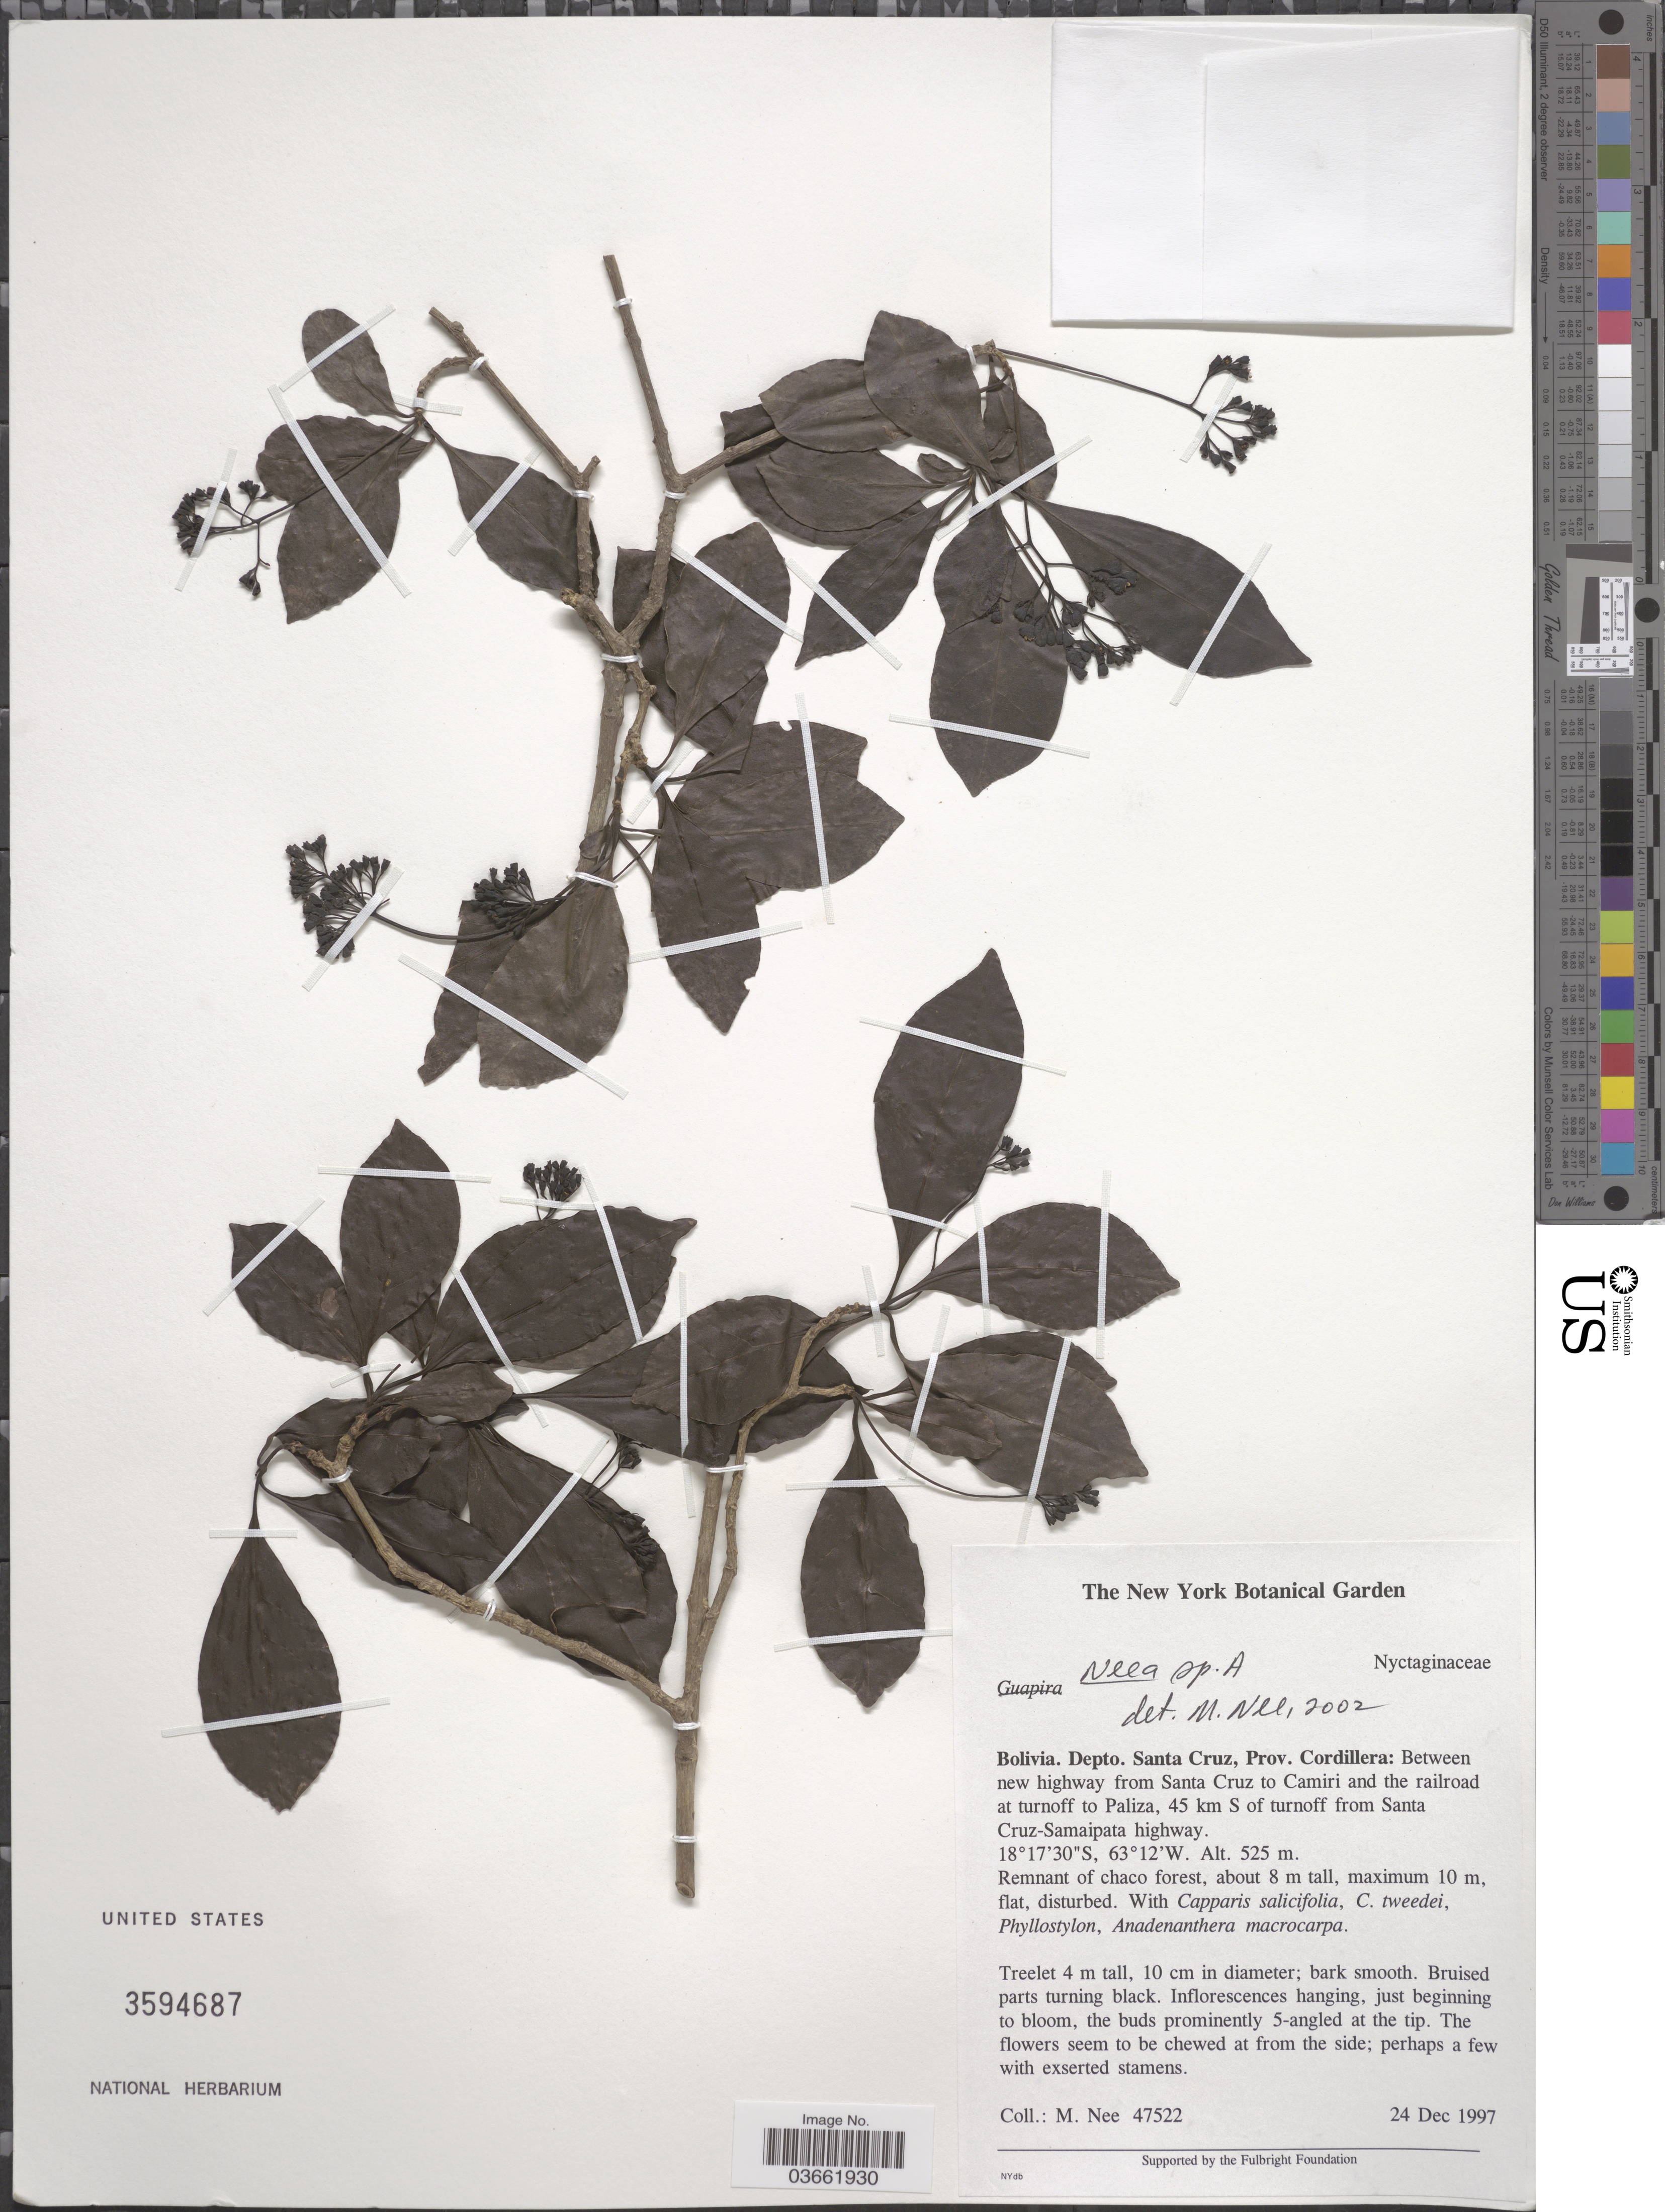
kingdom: Plantae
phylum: Tracheophyta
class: Magnoliopsida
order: Caryophyllales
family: Nyctaginaceae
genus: Neea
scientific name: Neea sp.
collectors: M. Nee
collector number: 47522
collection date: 1997-12-24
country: Bolivia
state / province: Santa Cruz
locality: Depto. Santa Cruz, Prov. Cordillera: Between new highway from Santa Cruz to Camiri and the railroad at turnoff to Paliza, 45 km S of turnoff from Santa Cruz-Samaipata highway.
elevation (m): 525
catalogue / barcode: US 3594687